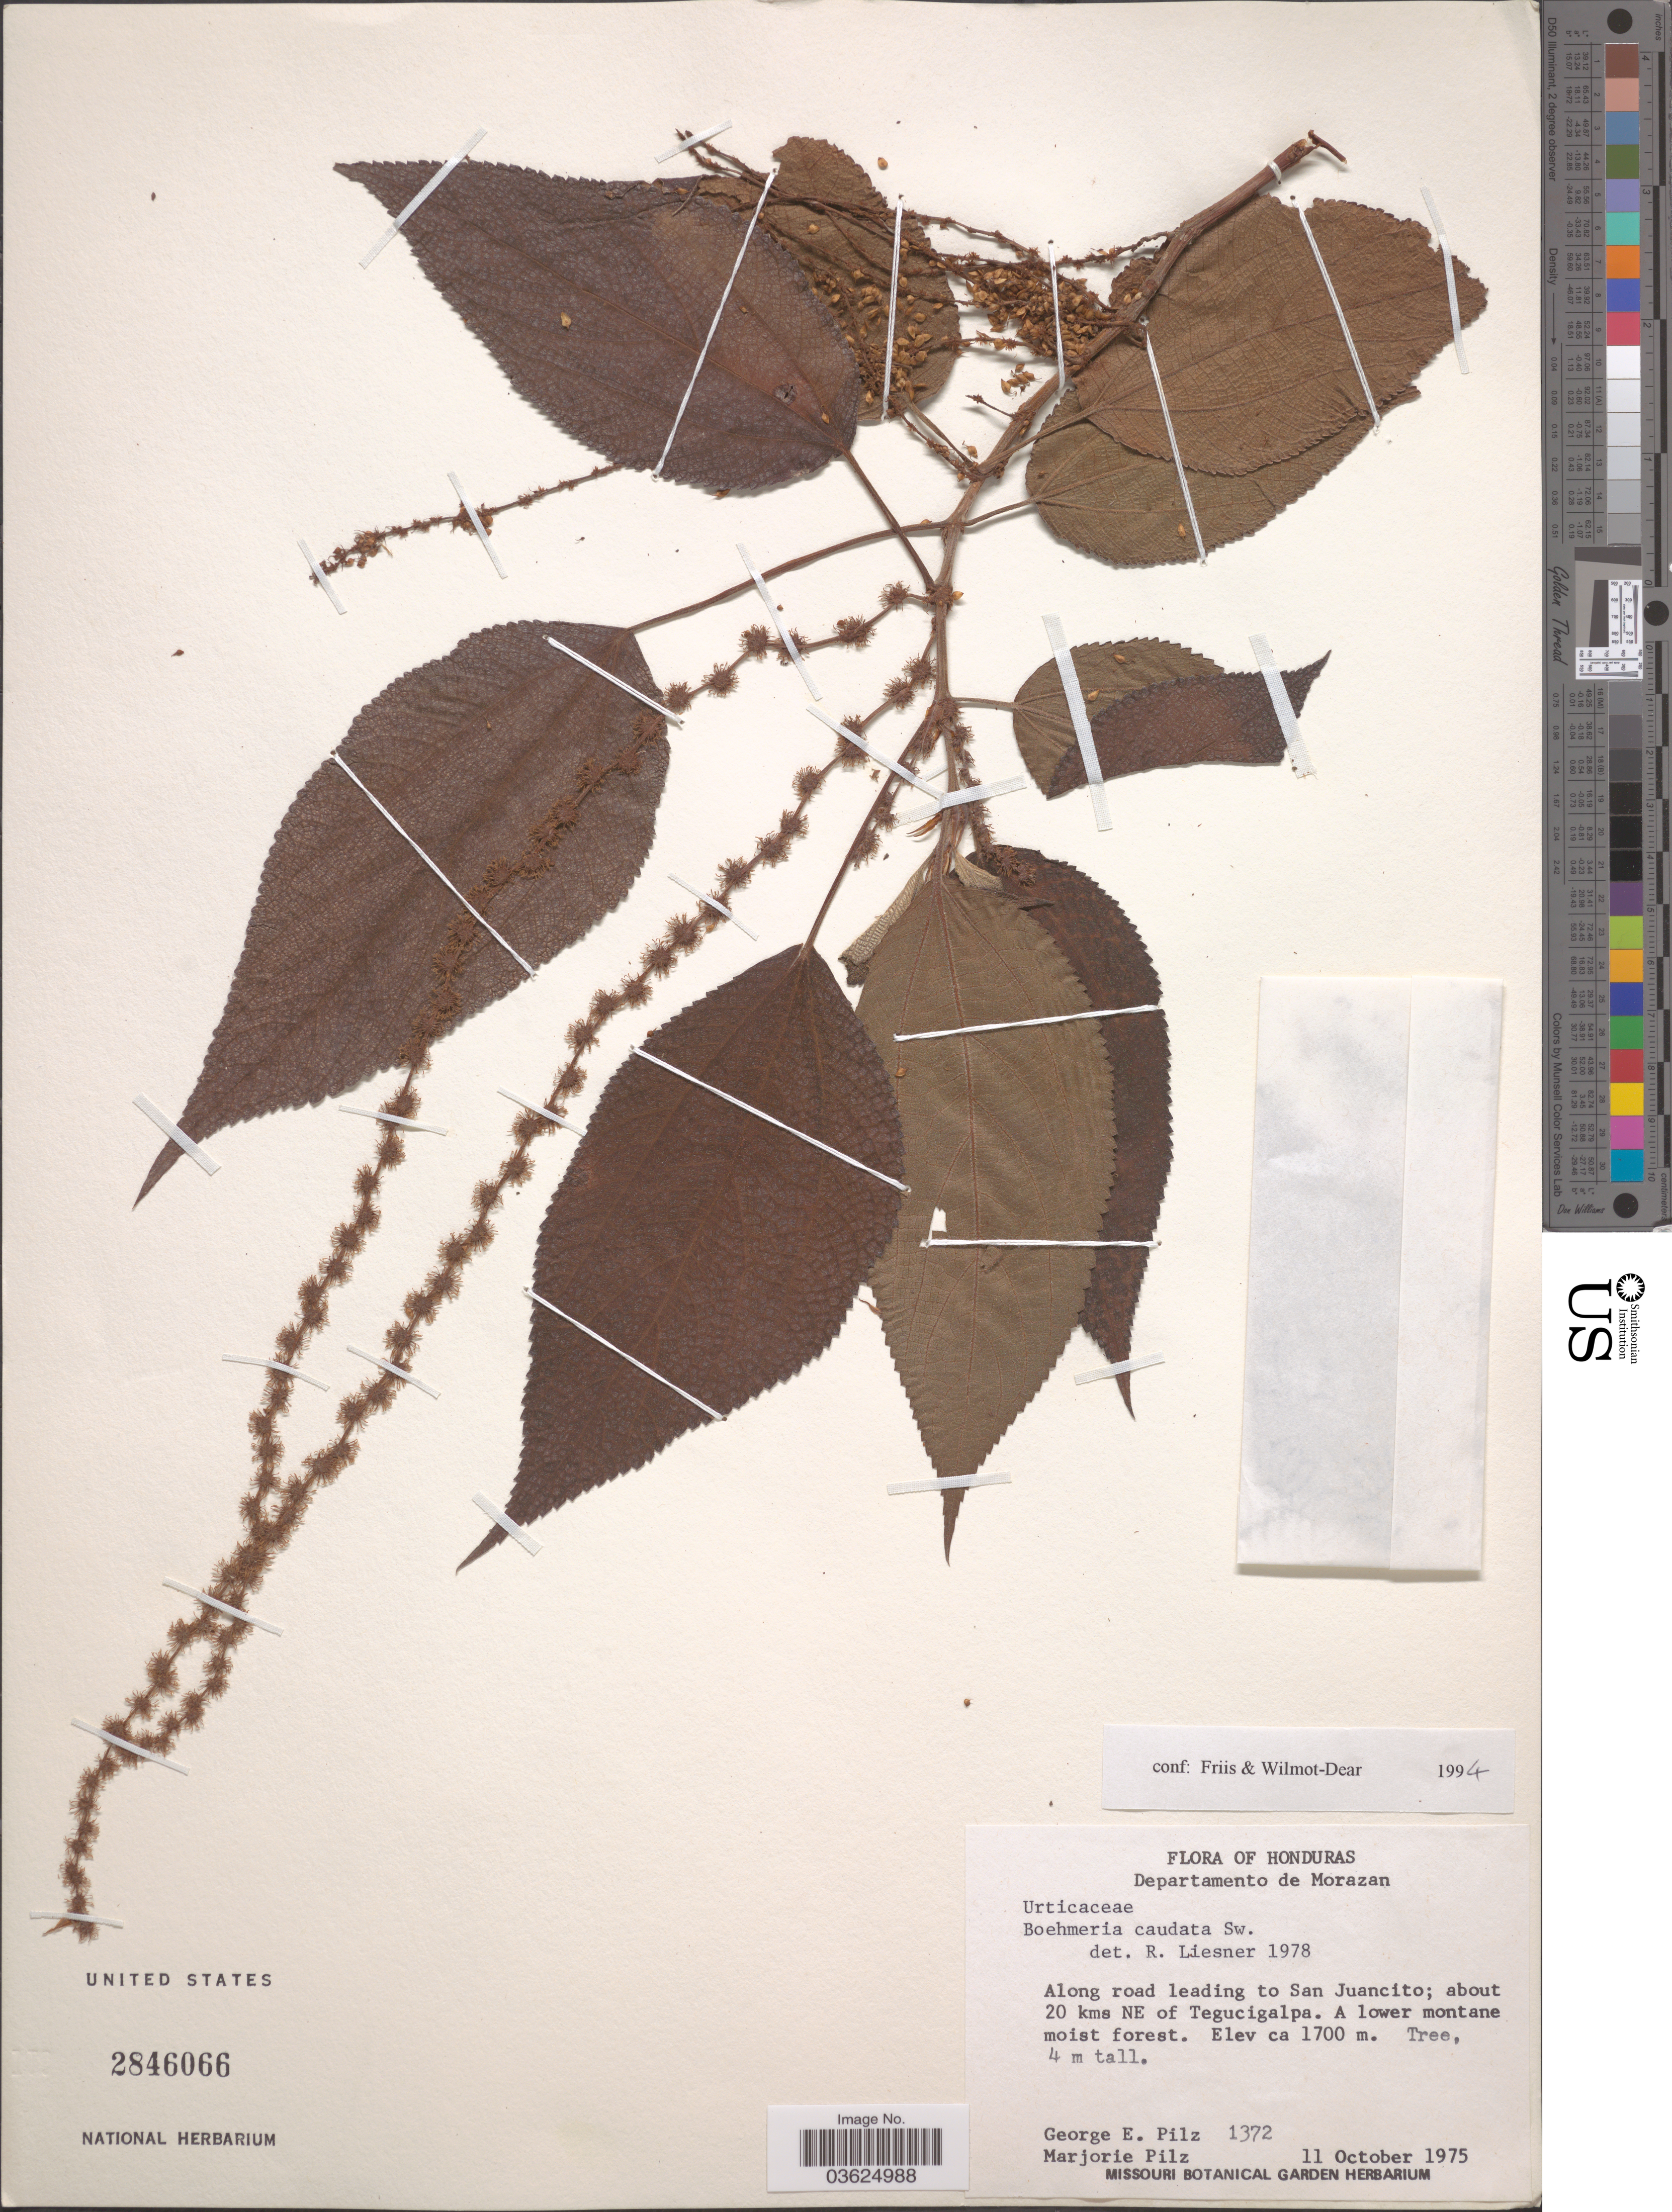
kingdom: Plantae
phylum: Tracheophyta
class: Magnoliopsida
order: Rosales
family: Urticaceae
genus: Boehmeria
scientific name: Boehmeria caudata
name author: Sw.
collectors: G. E. Pilz & M. Pilz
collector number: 1372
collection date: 1975-10-11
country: Honduras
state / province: Fco. Morazán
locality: Departamento de Morazan. Along road leading to San Juancito; about 20 kms NE of Tegucigalpa.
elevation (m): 1700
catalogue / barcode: US 2846066